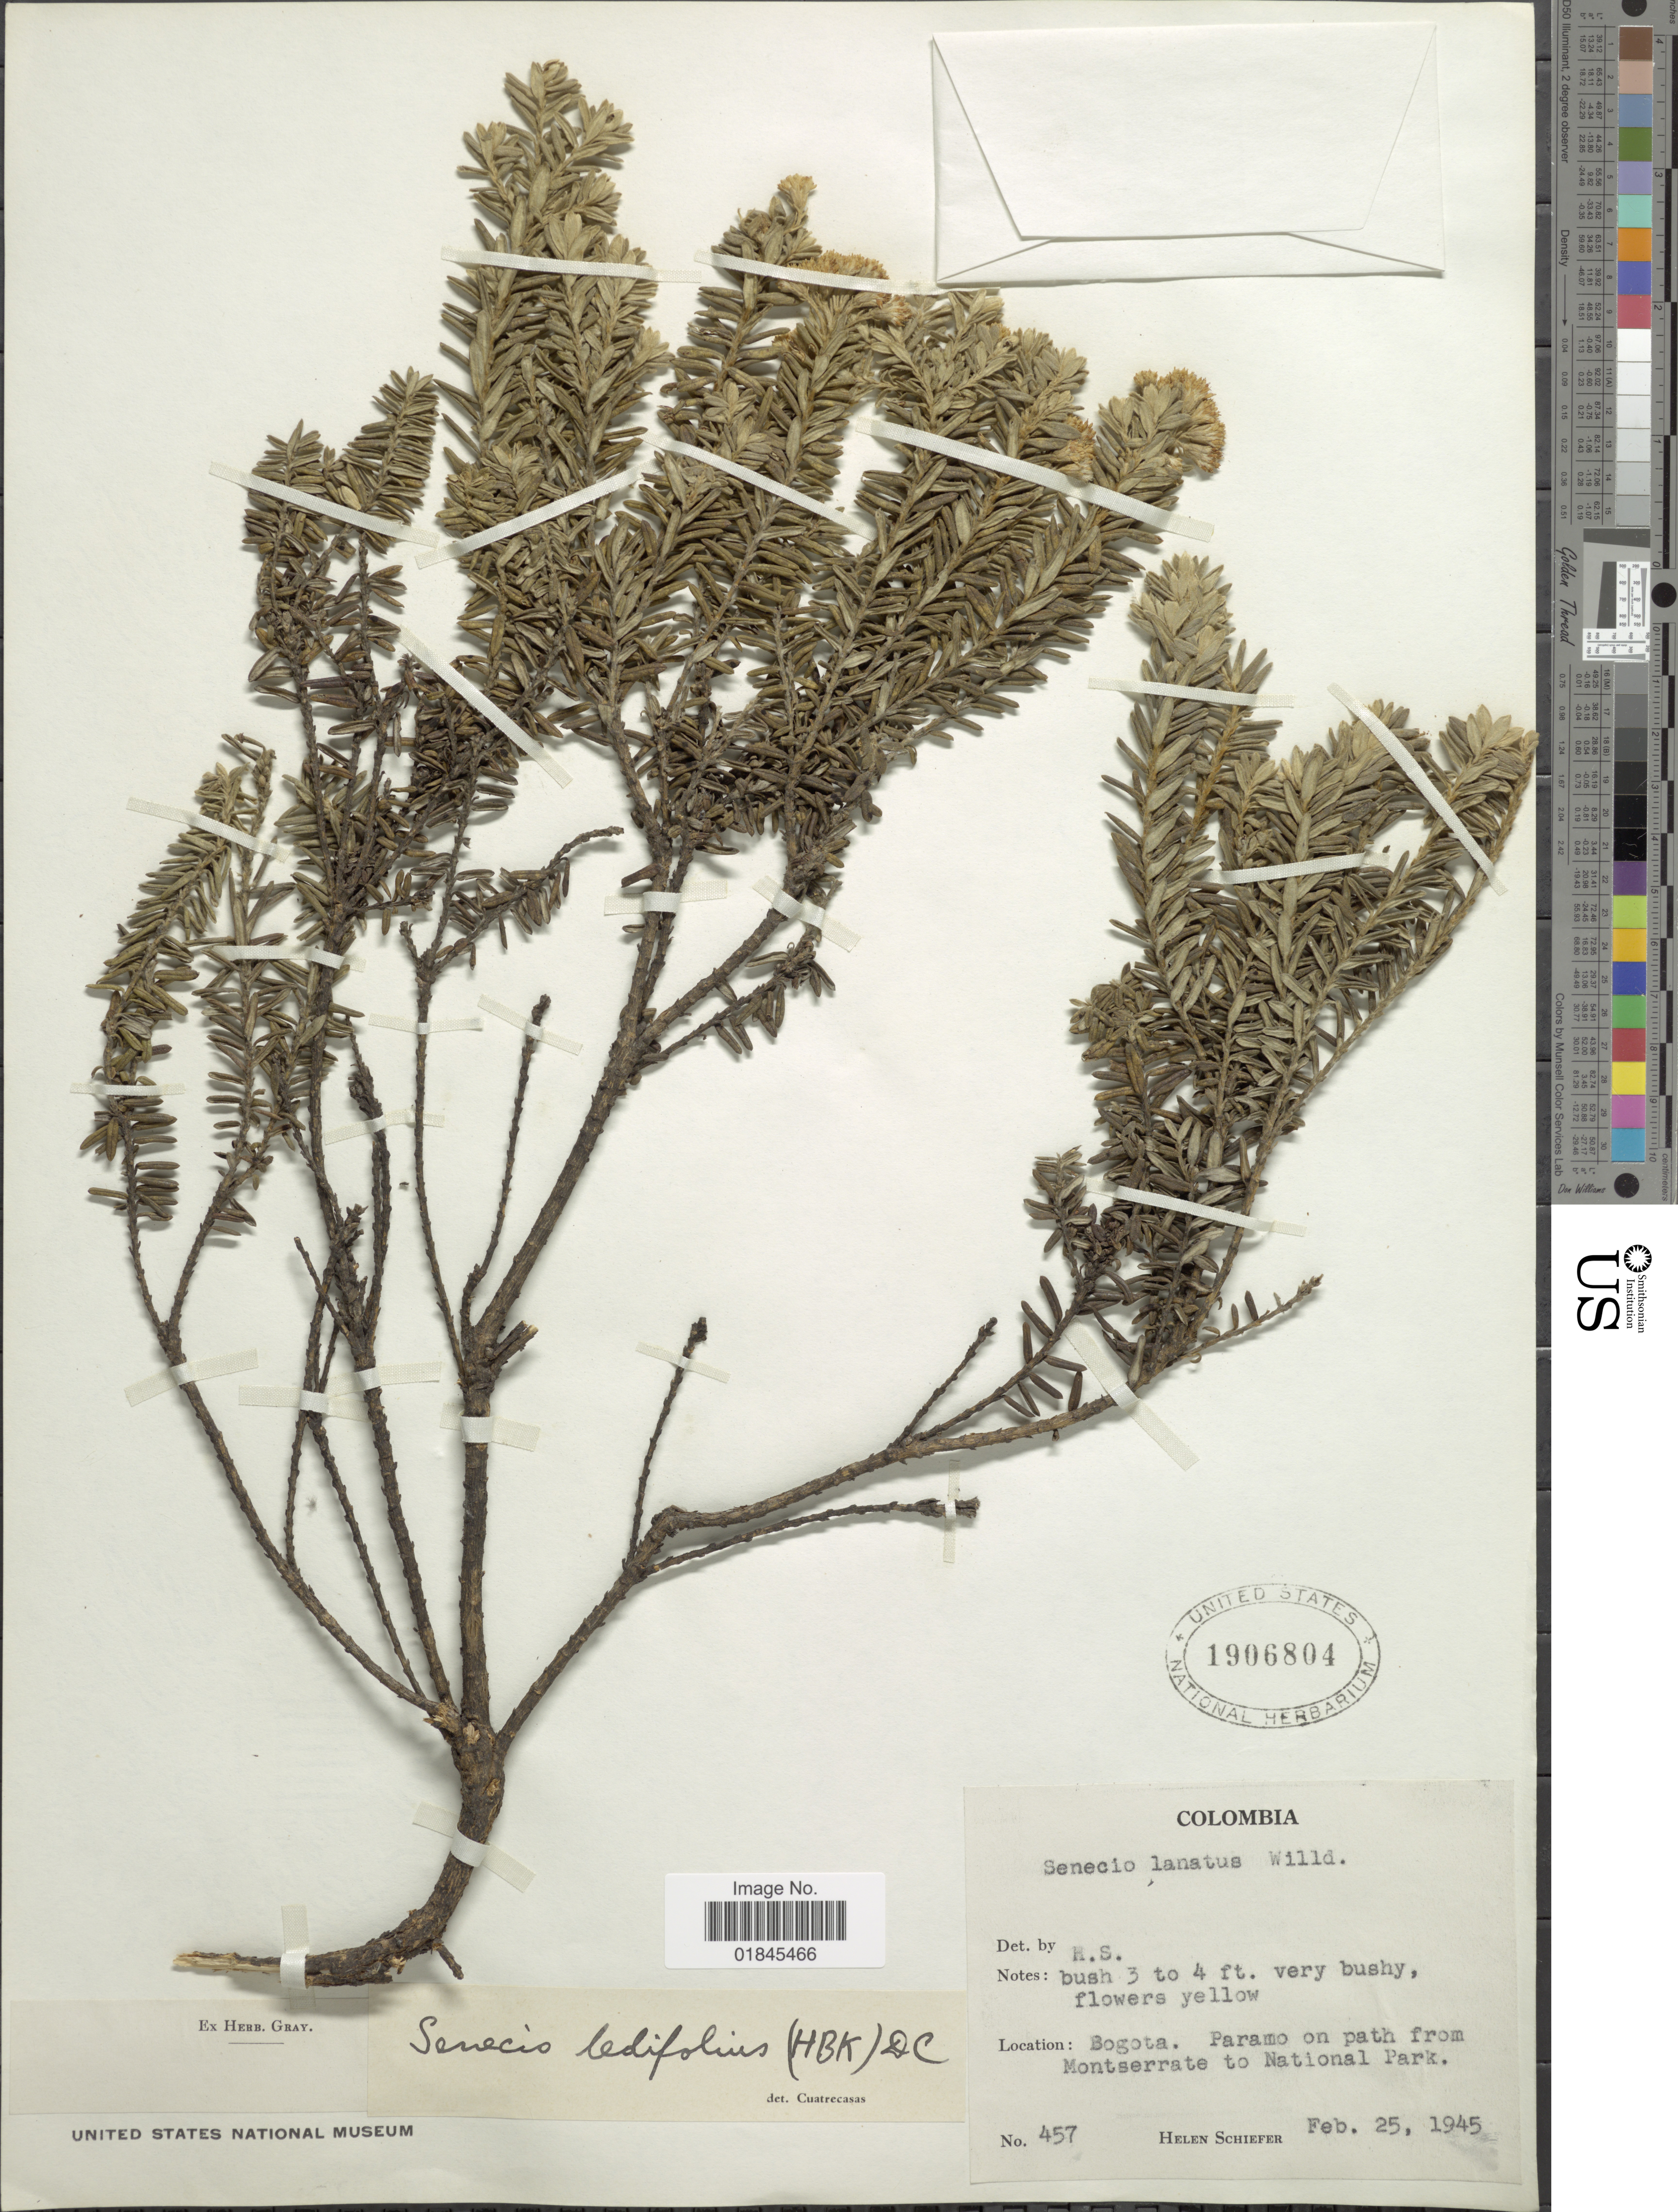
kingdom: Plantae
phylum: Tracheophyta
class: Magnoliopsida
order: Asterales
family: Asteraceae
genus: Pentacalia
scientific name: Pentacalia ledifolia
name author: (Kunth) Cuatrec.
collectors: H. Scheifer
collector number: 457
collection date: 1945-02-25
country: Colombia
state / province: Bogota D.C.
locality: Bogota. Paramo on path from Montserrate to National Park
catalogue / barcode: US 1906804